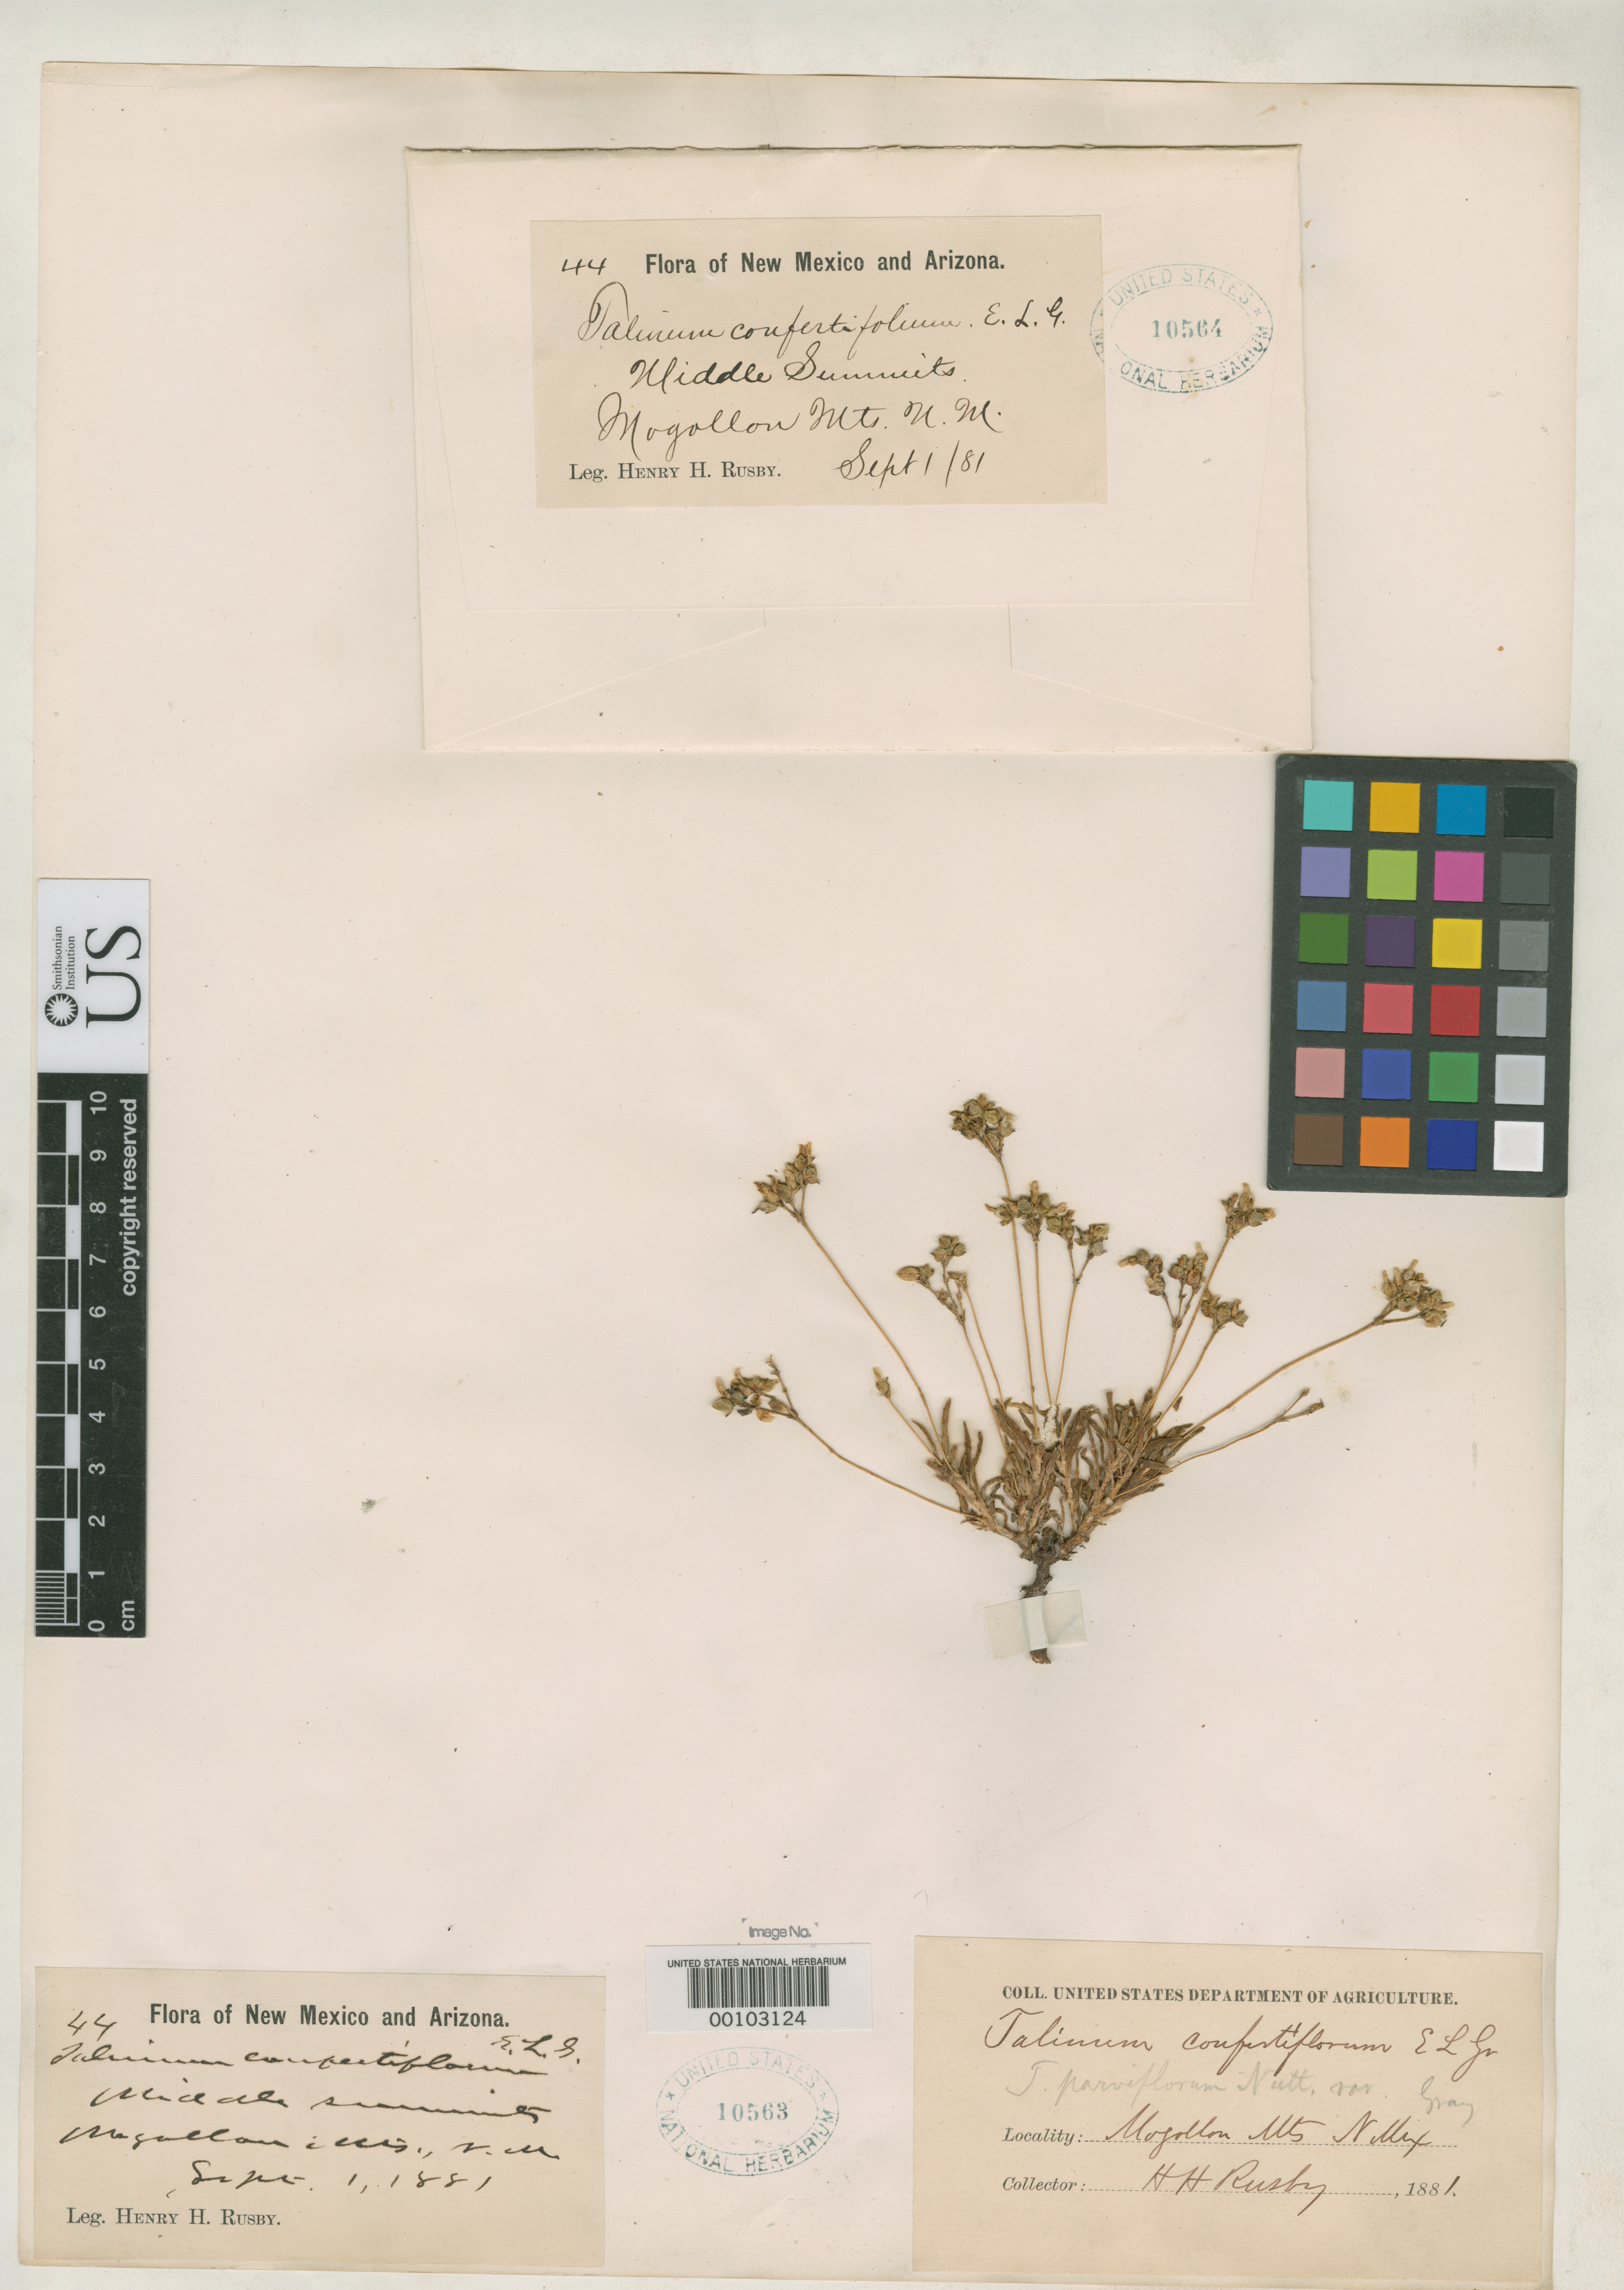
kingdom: Plantae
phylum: Tracheophyta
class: Magnoliopsida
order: Caryophyllales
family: Talinaceae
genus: Talinum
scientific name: Talinum confertiflorum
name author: Greene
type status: Isotype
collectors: H. H. Rusby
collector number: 44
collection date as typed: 01 Sep 1881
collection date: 1881-09-01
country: United States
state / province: New Mexico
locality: Mogollon Mountains, middle summits.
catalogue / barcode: US 10563